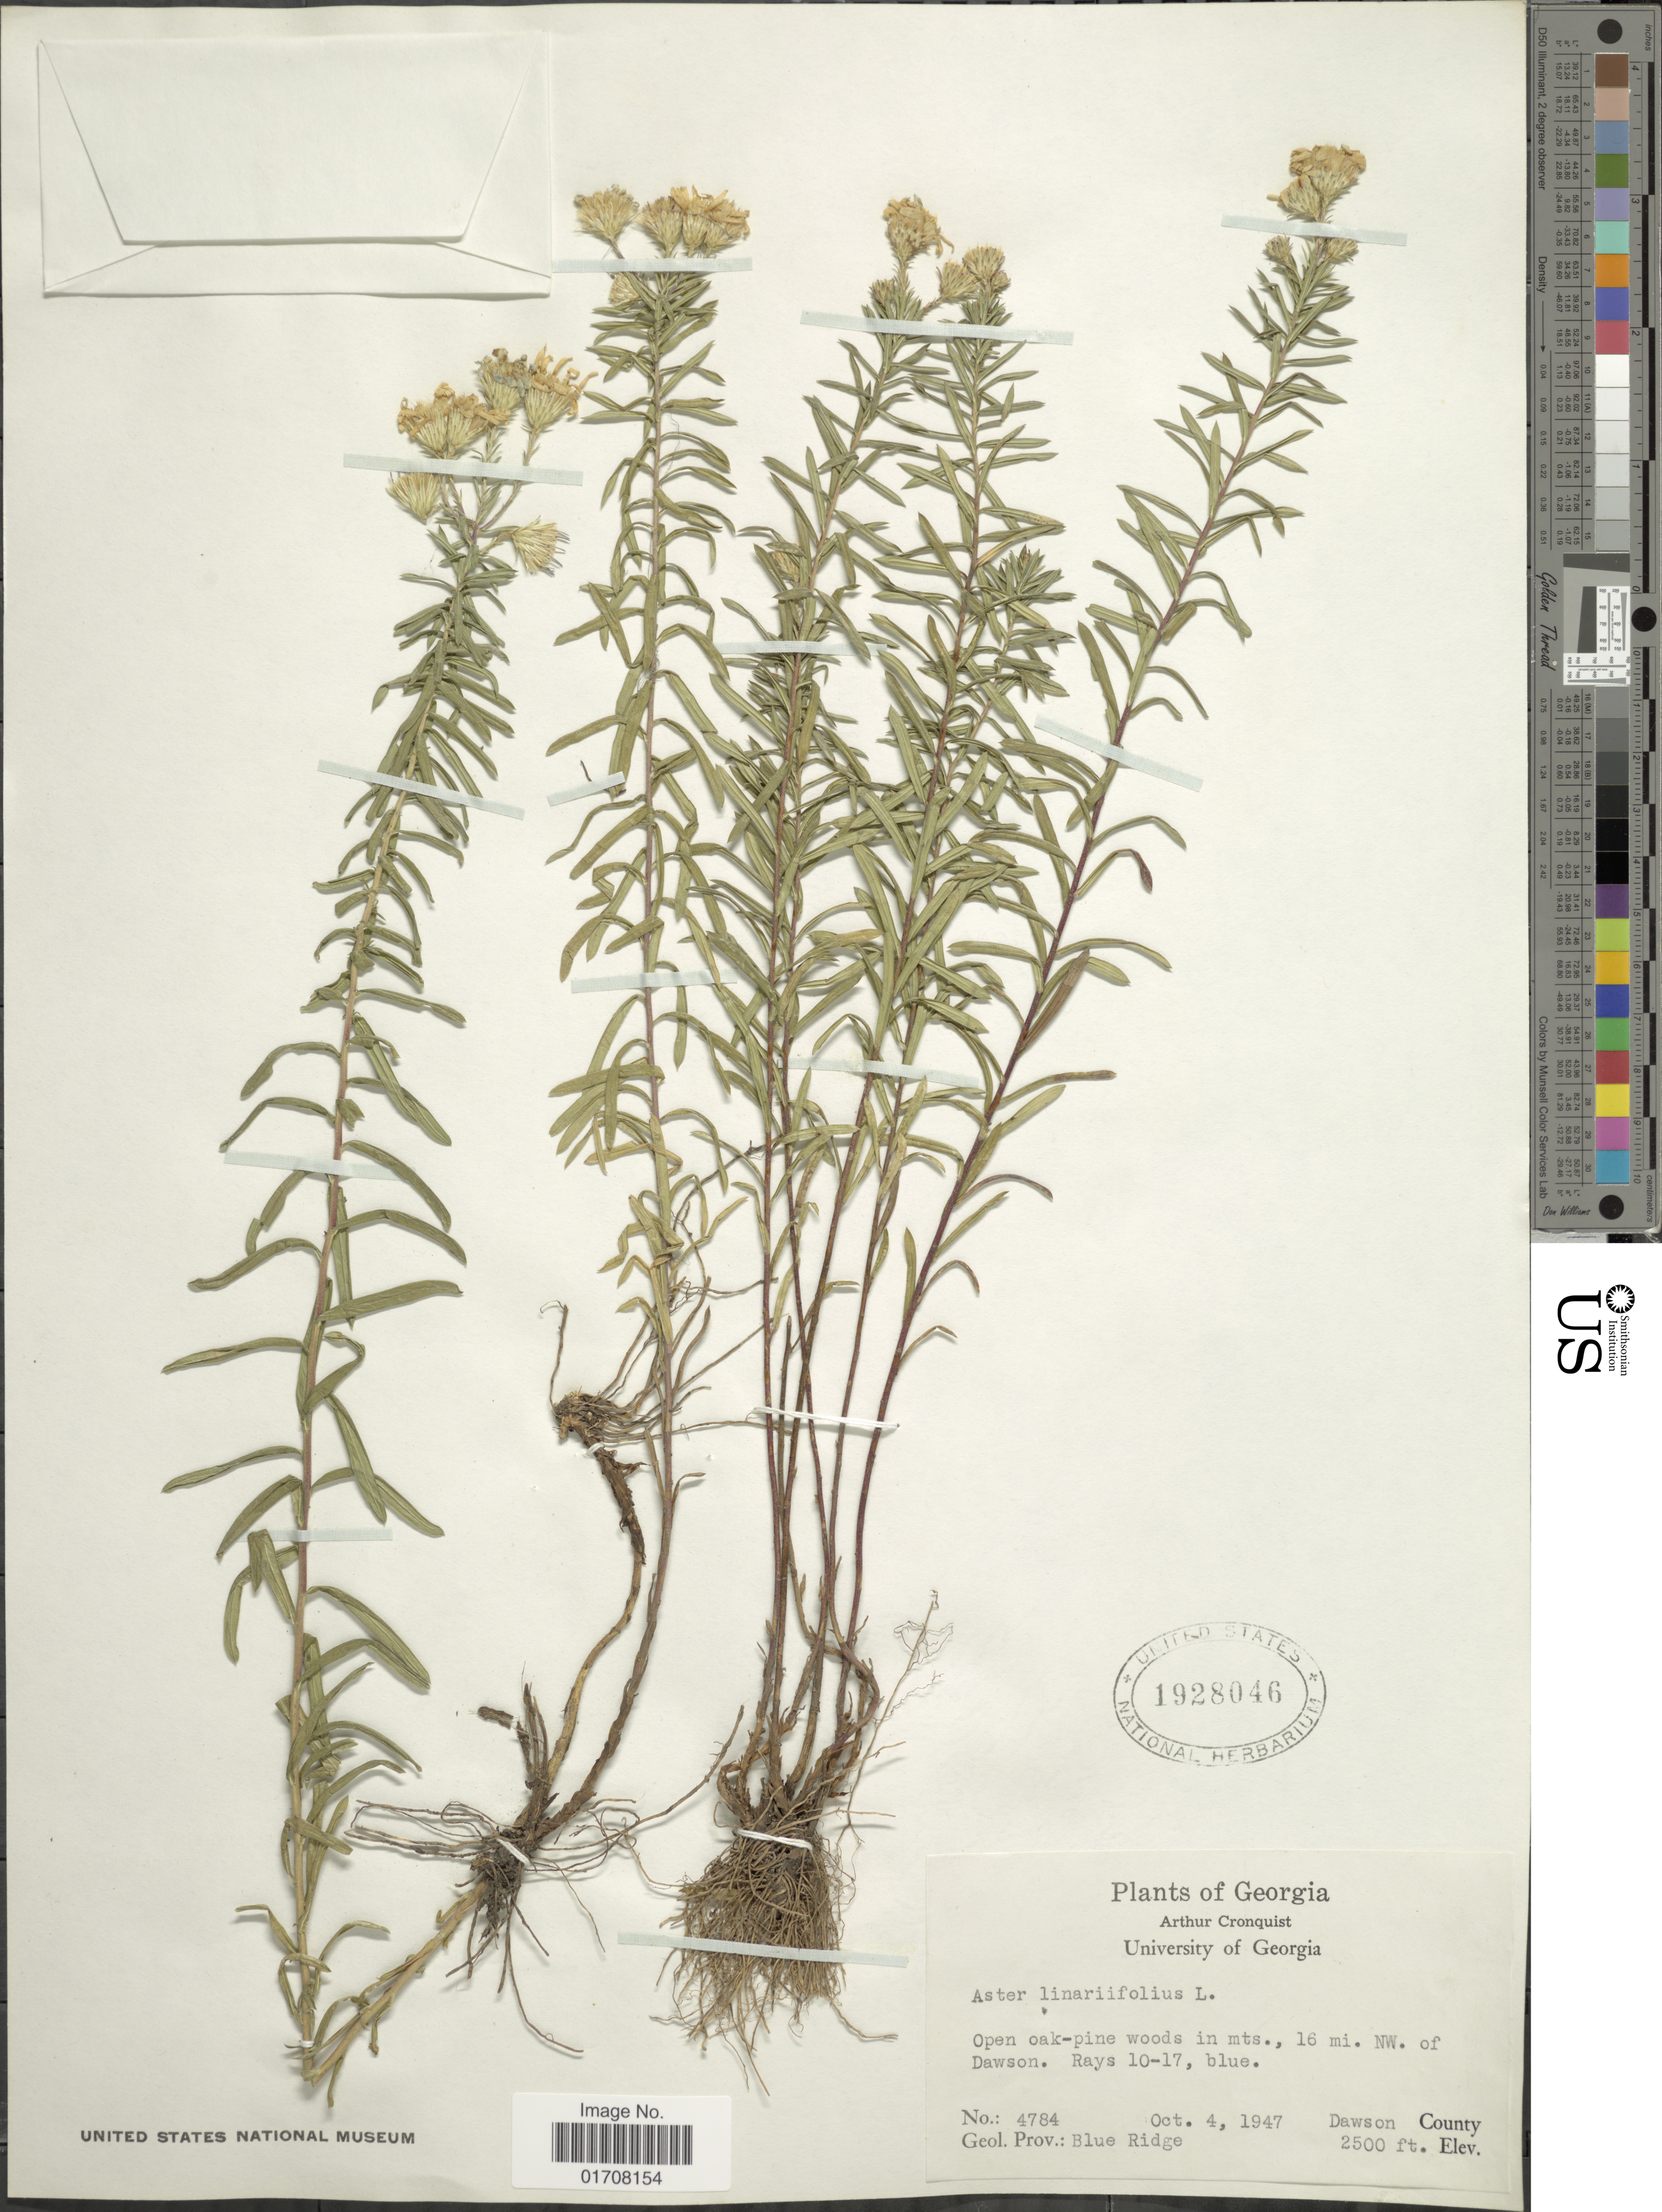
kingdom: Plantae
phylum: Tracheophyta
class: Magnoliopsida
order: Asterales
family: Asteraceae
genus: Ionactis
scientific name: Ionactis linearifolius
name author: (L.) Greene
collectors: A. J. Cronquist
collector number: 4784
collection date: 1947-10-04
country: United States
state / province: Georgia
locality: Open oak-pine woods in mts., 16 mi. NW of Dawson, Geol. Prov.: Blue Ridge, Dawson County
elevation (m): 762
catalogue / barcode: US 1928046